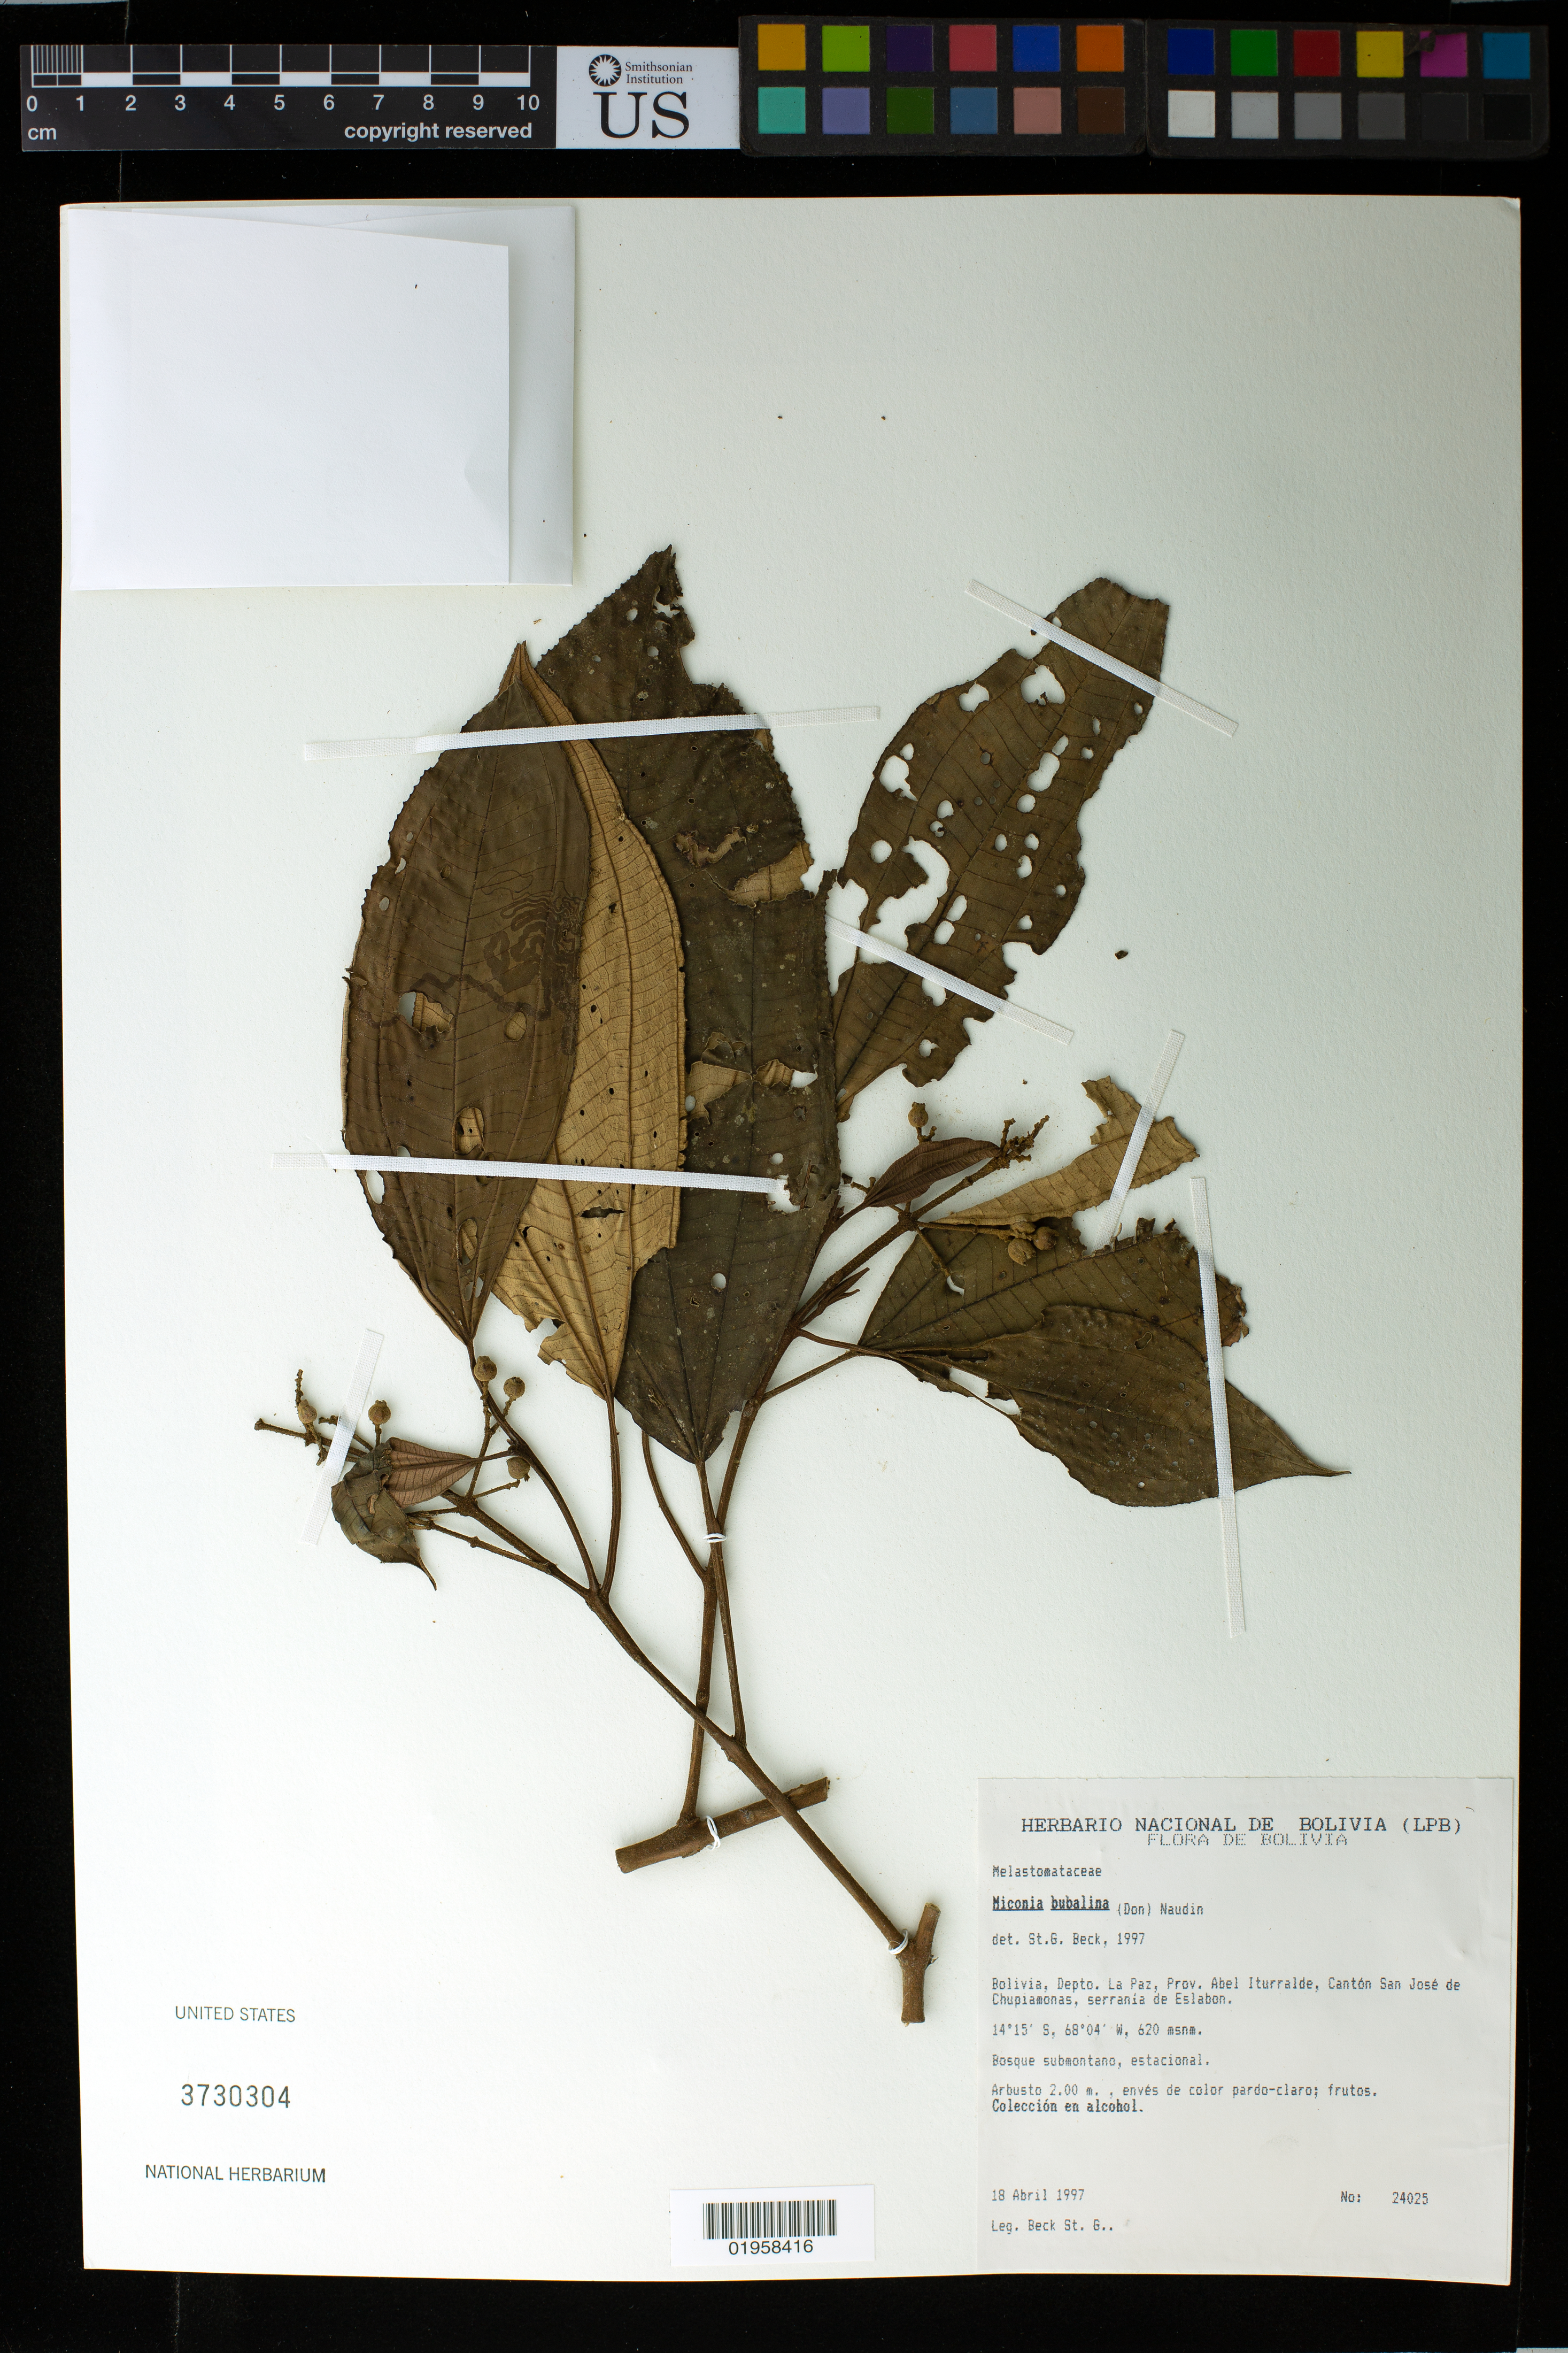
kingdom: Plantae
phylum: Tracheophyta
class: Magnoliopsida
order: Myrtales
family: Melastomataceae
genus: Miconia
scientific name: Miconia bubalina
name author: Naudin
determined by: Beck, S. G.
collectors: S. G. Beck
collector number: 24025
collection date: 1997-04-18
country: Bolivia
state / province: La Paz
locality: Prov. Abel Iturralde, Cantón San José de Chupiamonas, serranía Eslabon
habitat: Bosque submontano, estacional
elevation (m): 620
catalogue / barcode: US 3730304